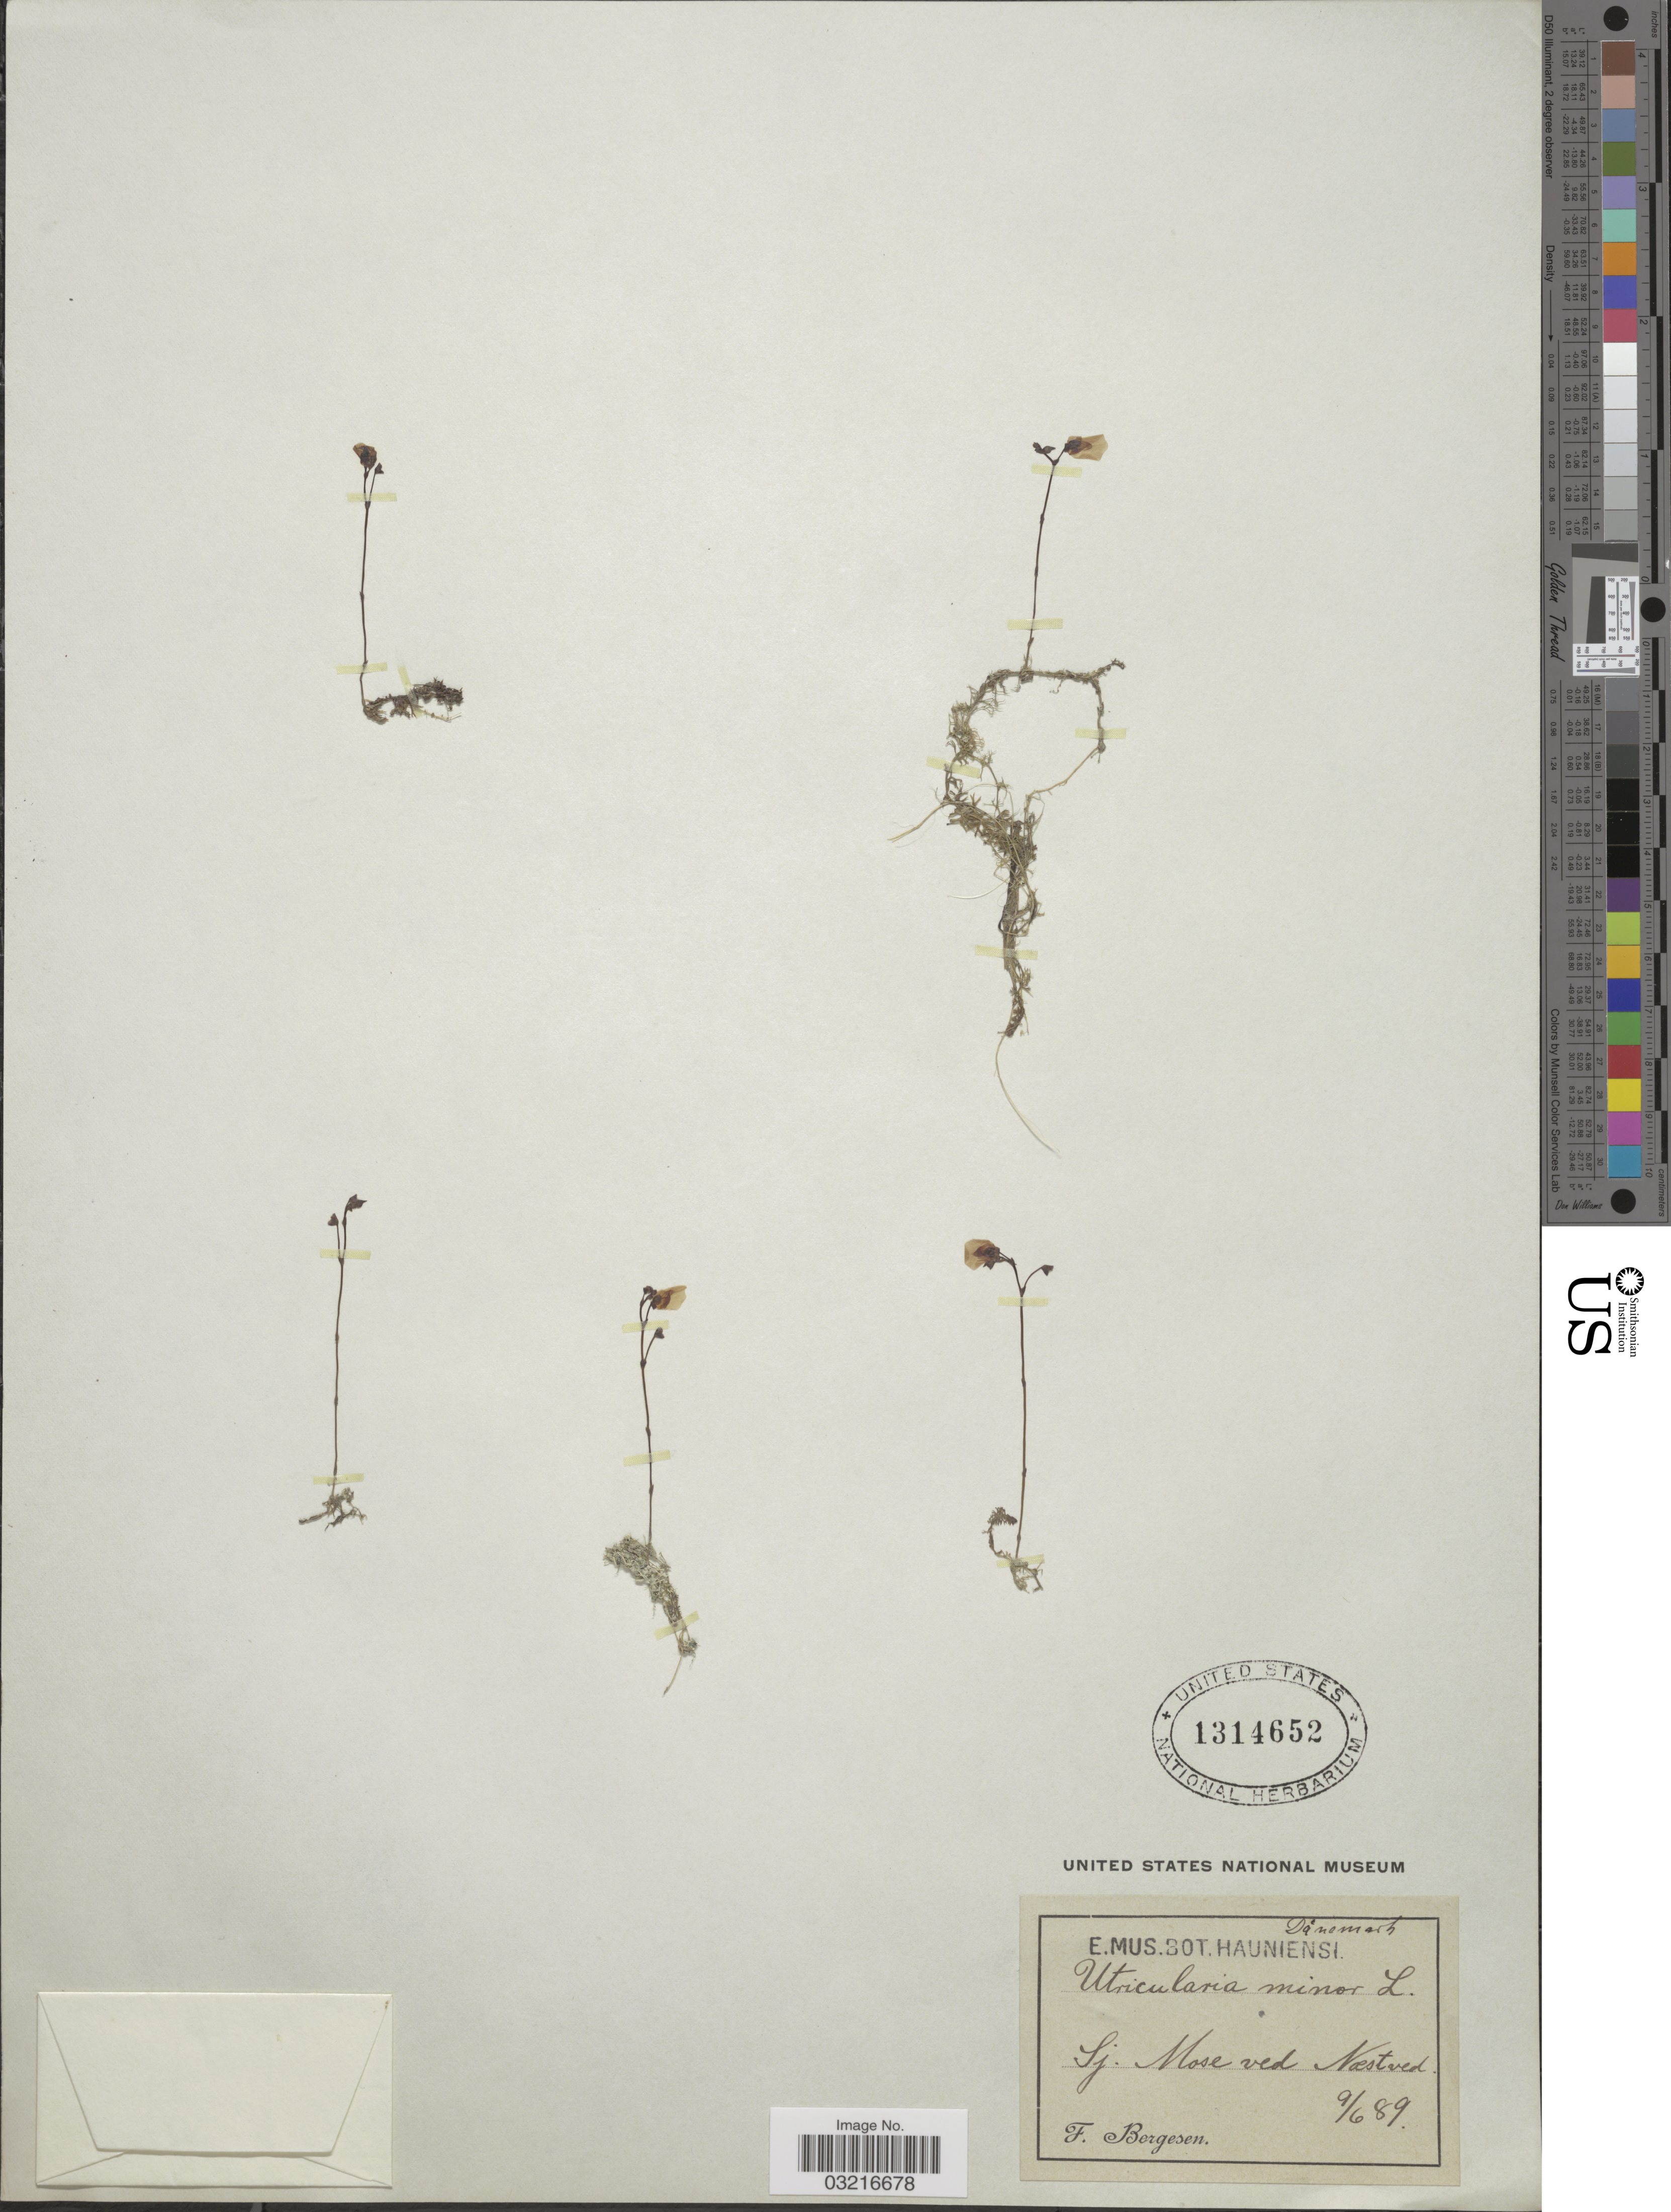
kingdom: Plantae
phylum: Tracheophyta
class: Magnoliopsida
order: Lamiales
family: Lentibulariaceae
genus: Utricularia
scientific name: Utricularia minor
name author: L.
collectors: F. Bergesen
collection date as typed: Transcribed d/m/y: 9/6/89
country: Denmark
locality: Danemark, Sj. Mose ved Noestved.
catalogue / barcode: US 1314652